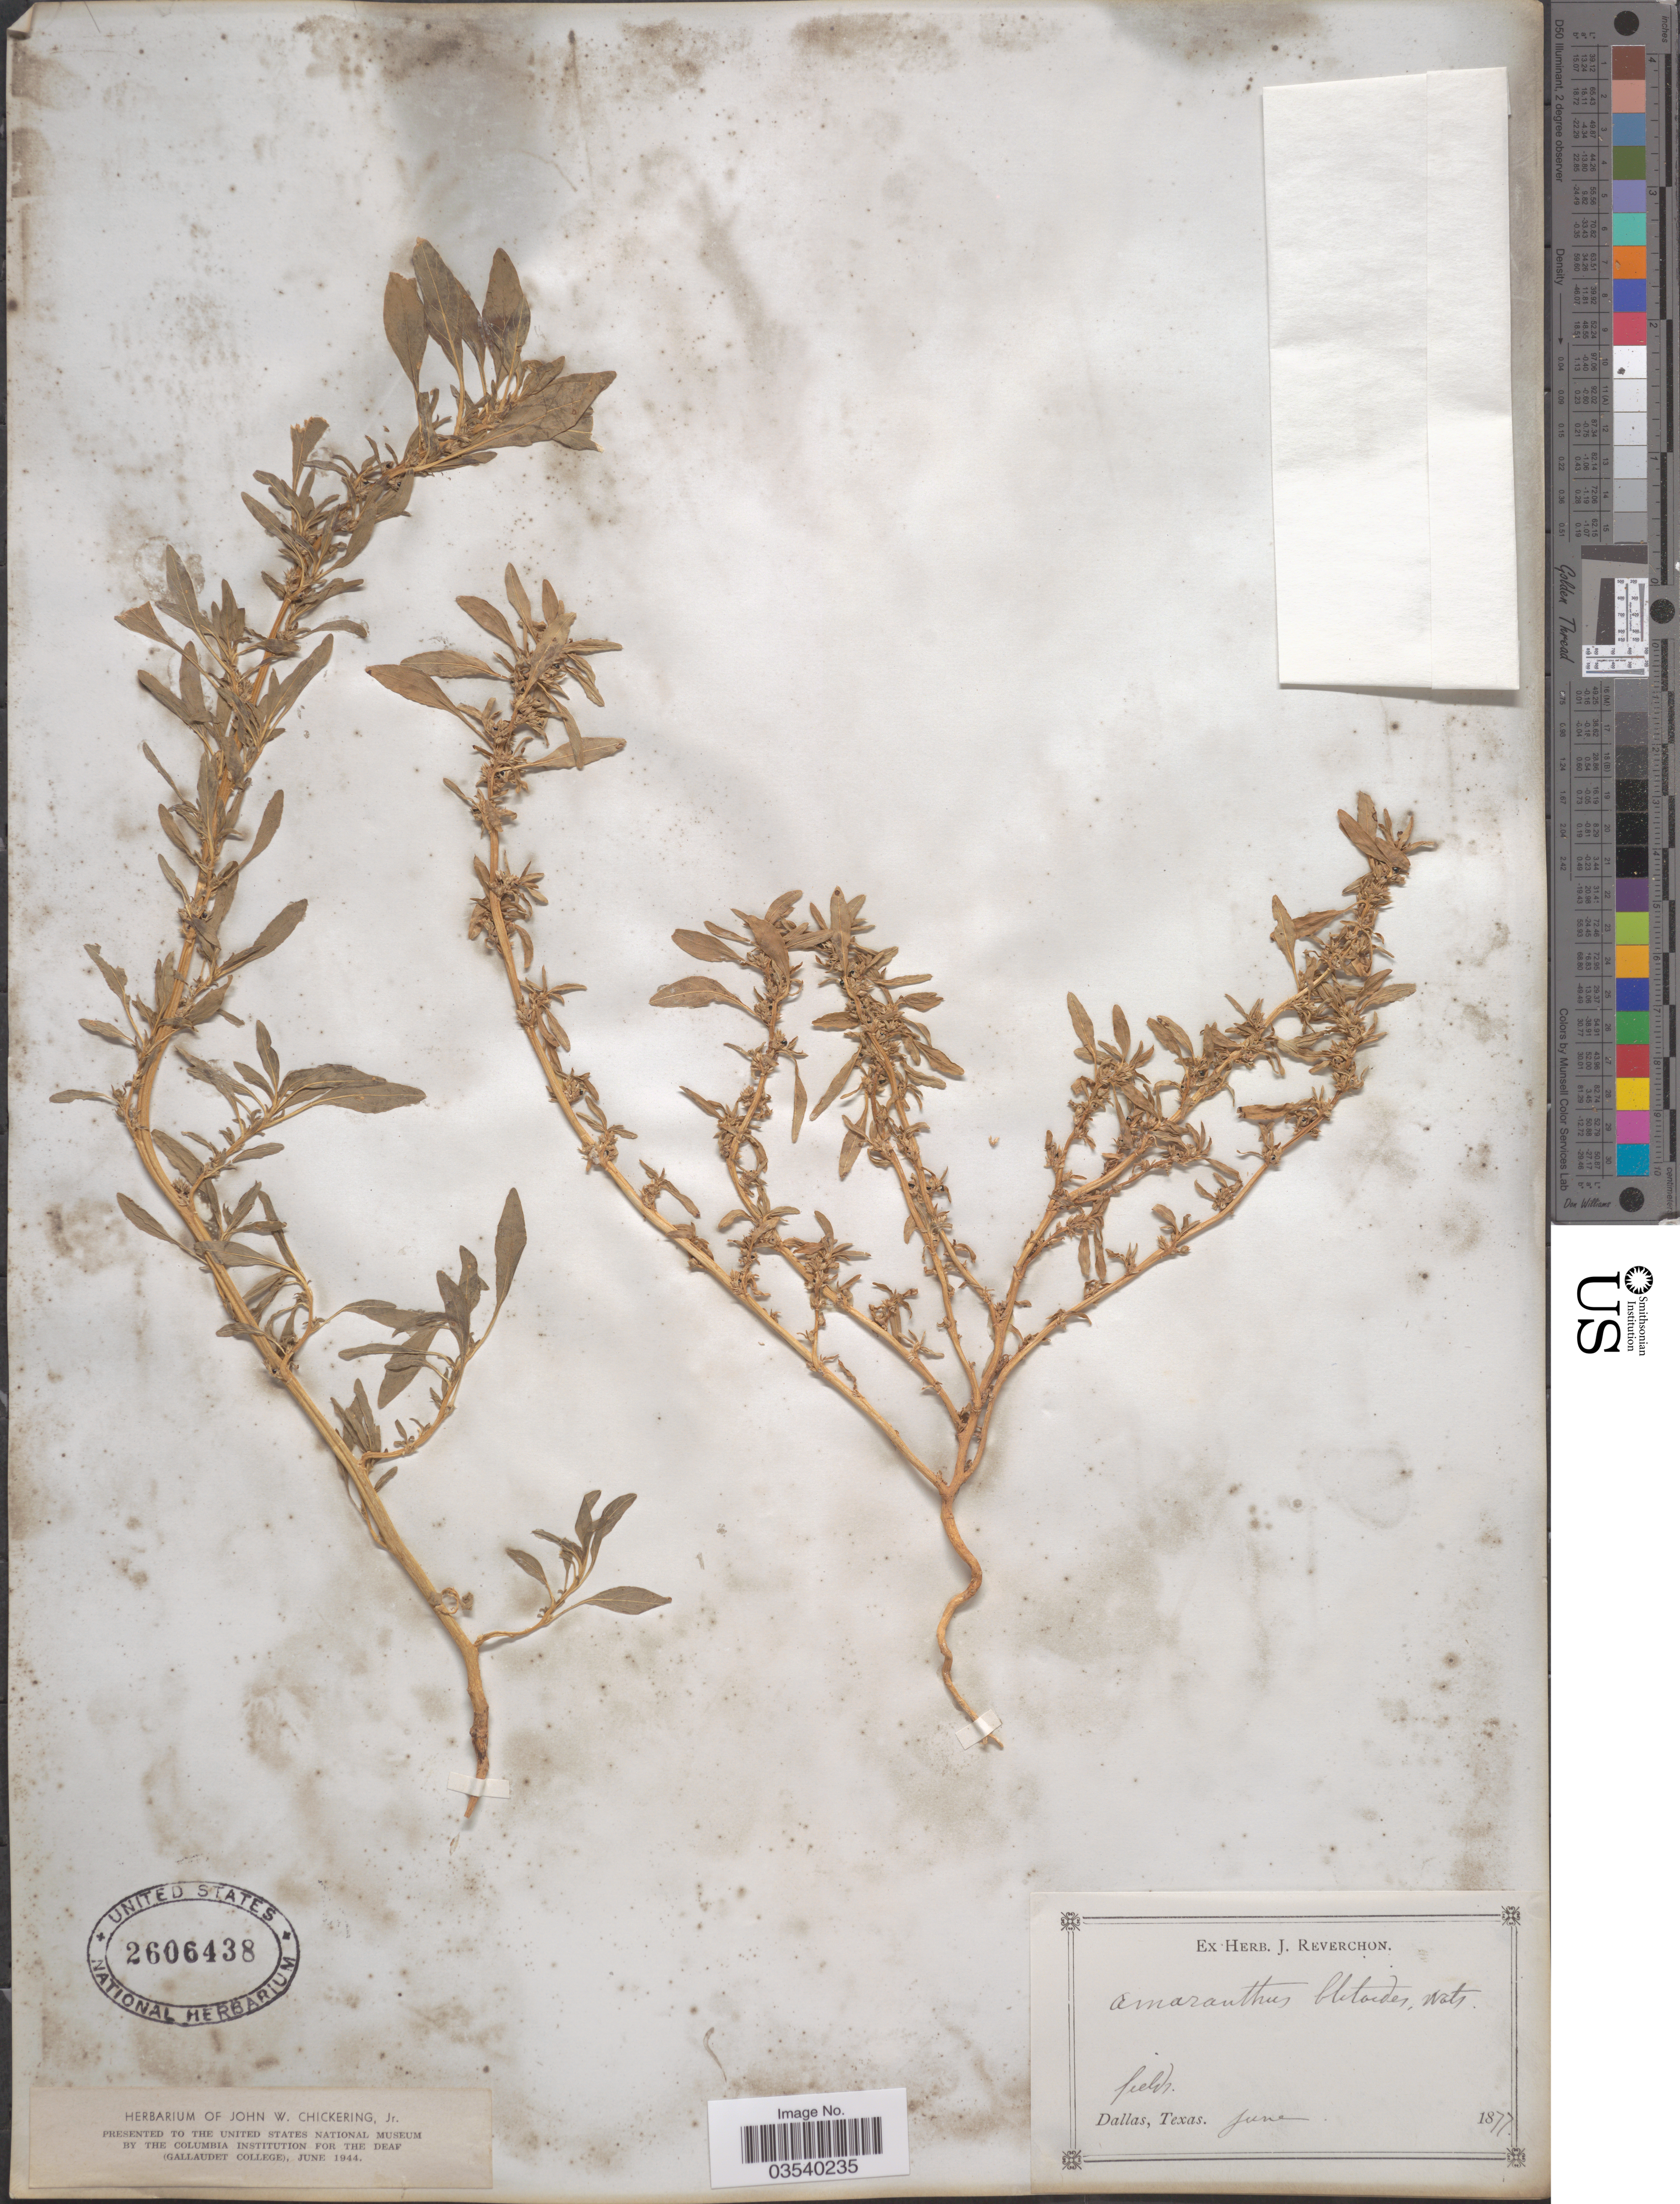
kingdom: Plantae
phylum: Tracheophyta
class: Magnoliopsida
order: Caryophyllales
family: Amaranthaceae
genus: Amaranthus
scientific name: Amaranthus blitoides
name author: S. Watson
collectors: ex herb. J. Reverchon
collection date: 1877-06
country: United States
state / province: Texas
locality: Dallas.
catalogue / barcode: US 2606438